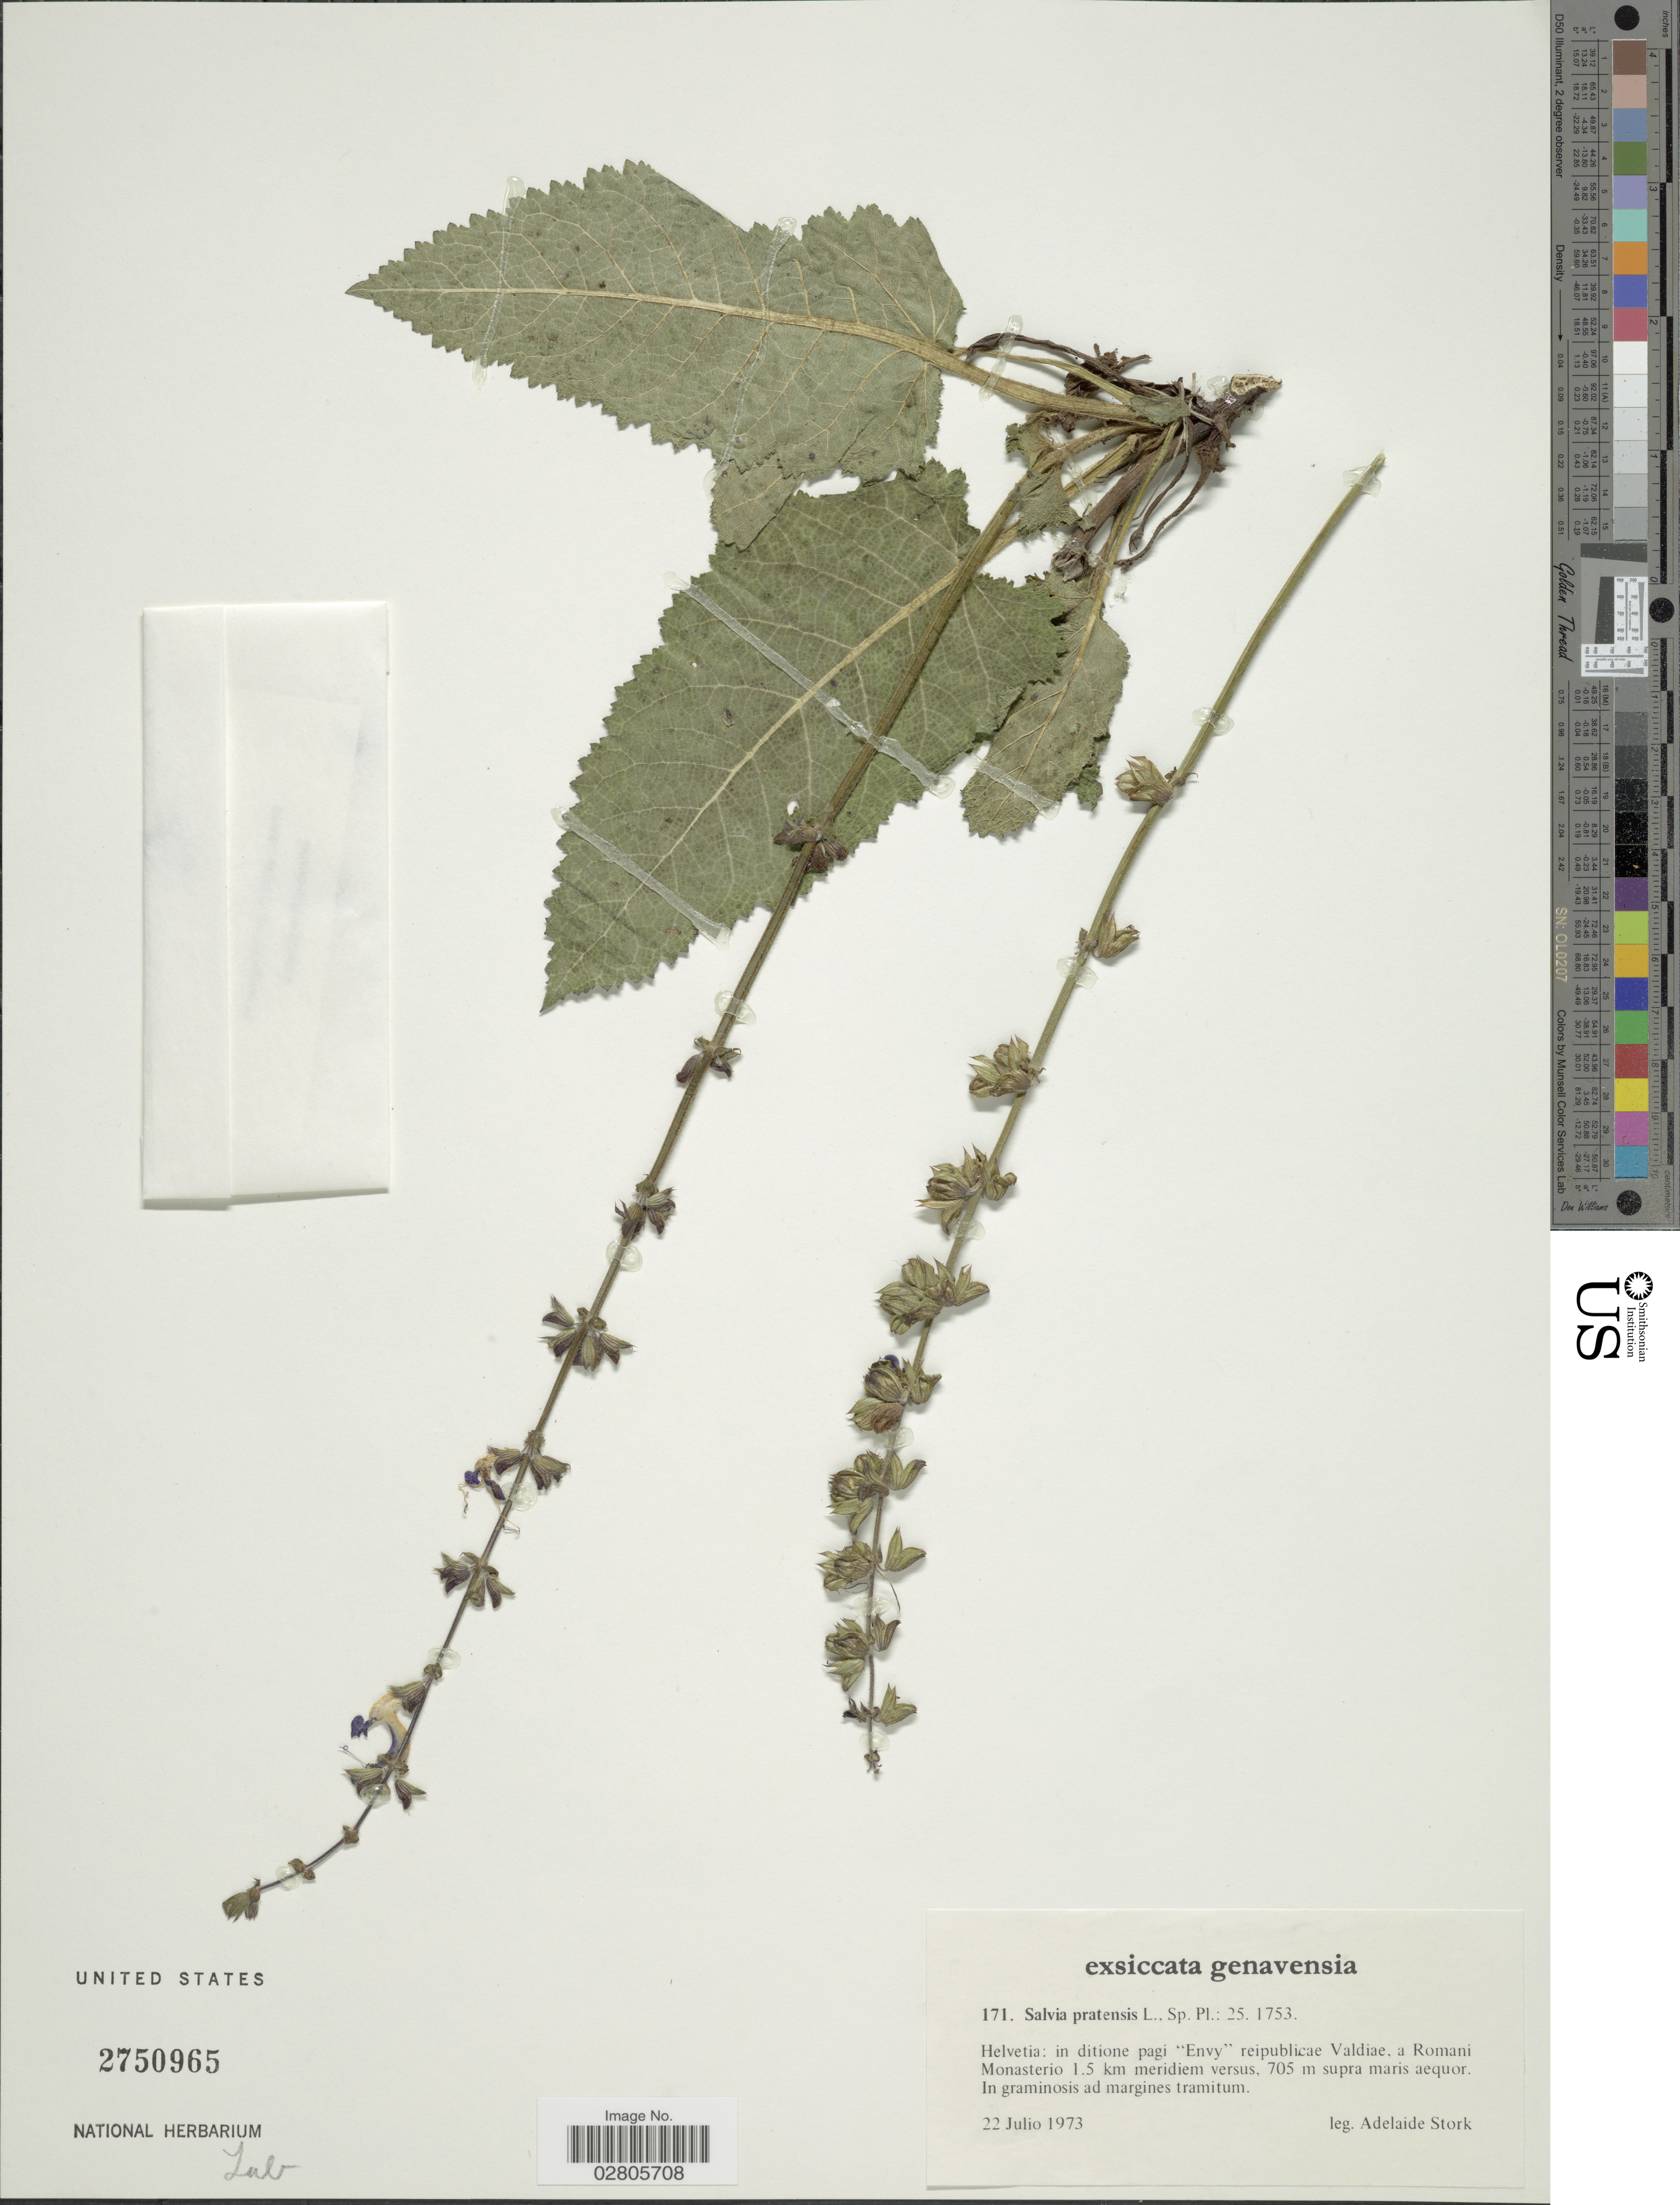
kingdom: Plantae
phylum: Tracheophyta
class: Magnoliopsida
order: Lamiales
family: Lamiaceae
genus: Salvia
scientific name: Salvia pratensis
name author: L.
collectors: A. Stork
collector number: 171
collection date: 1973-07-22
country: Switzerland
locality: Helvetia: in ditione pagi "Envy" reipublicae Valdiae, a Romani Monasterio 1.5 km meridiem versus. In graminosis ad margines tramitum.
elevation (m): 705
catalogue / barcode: US 2750965